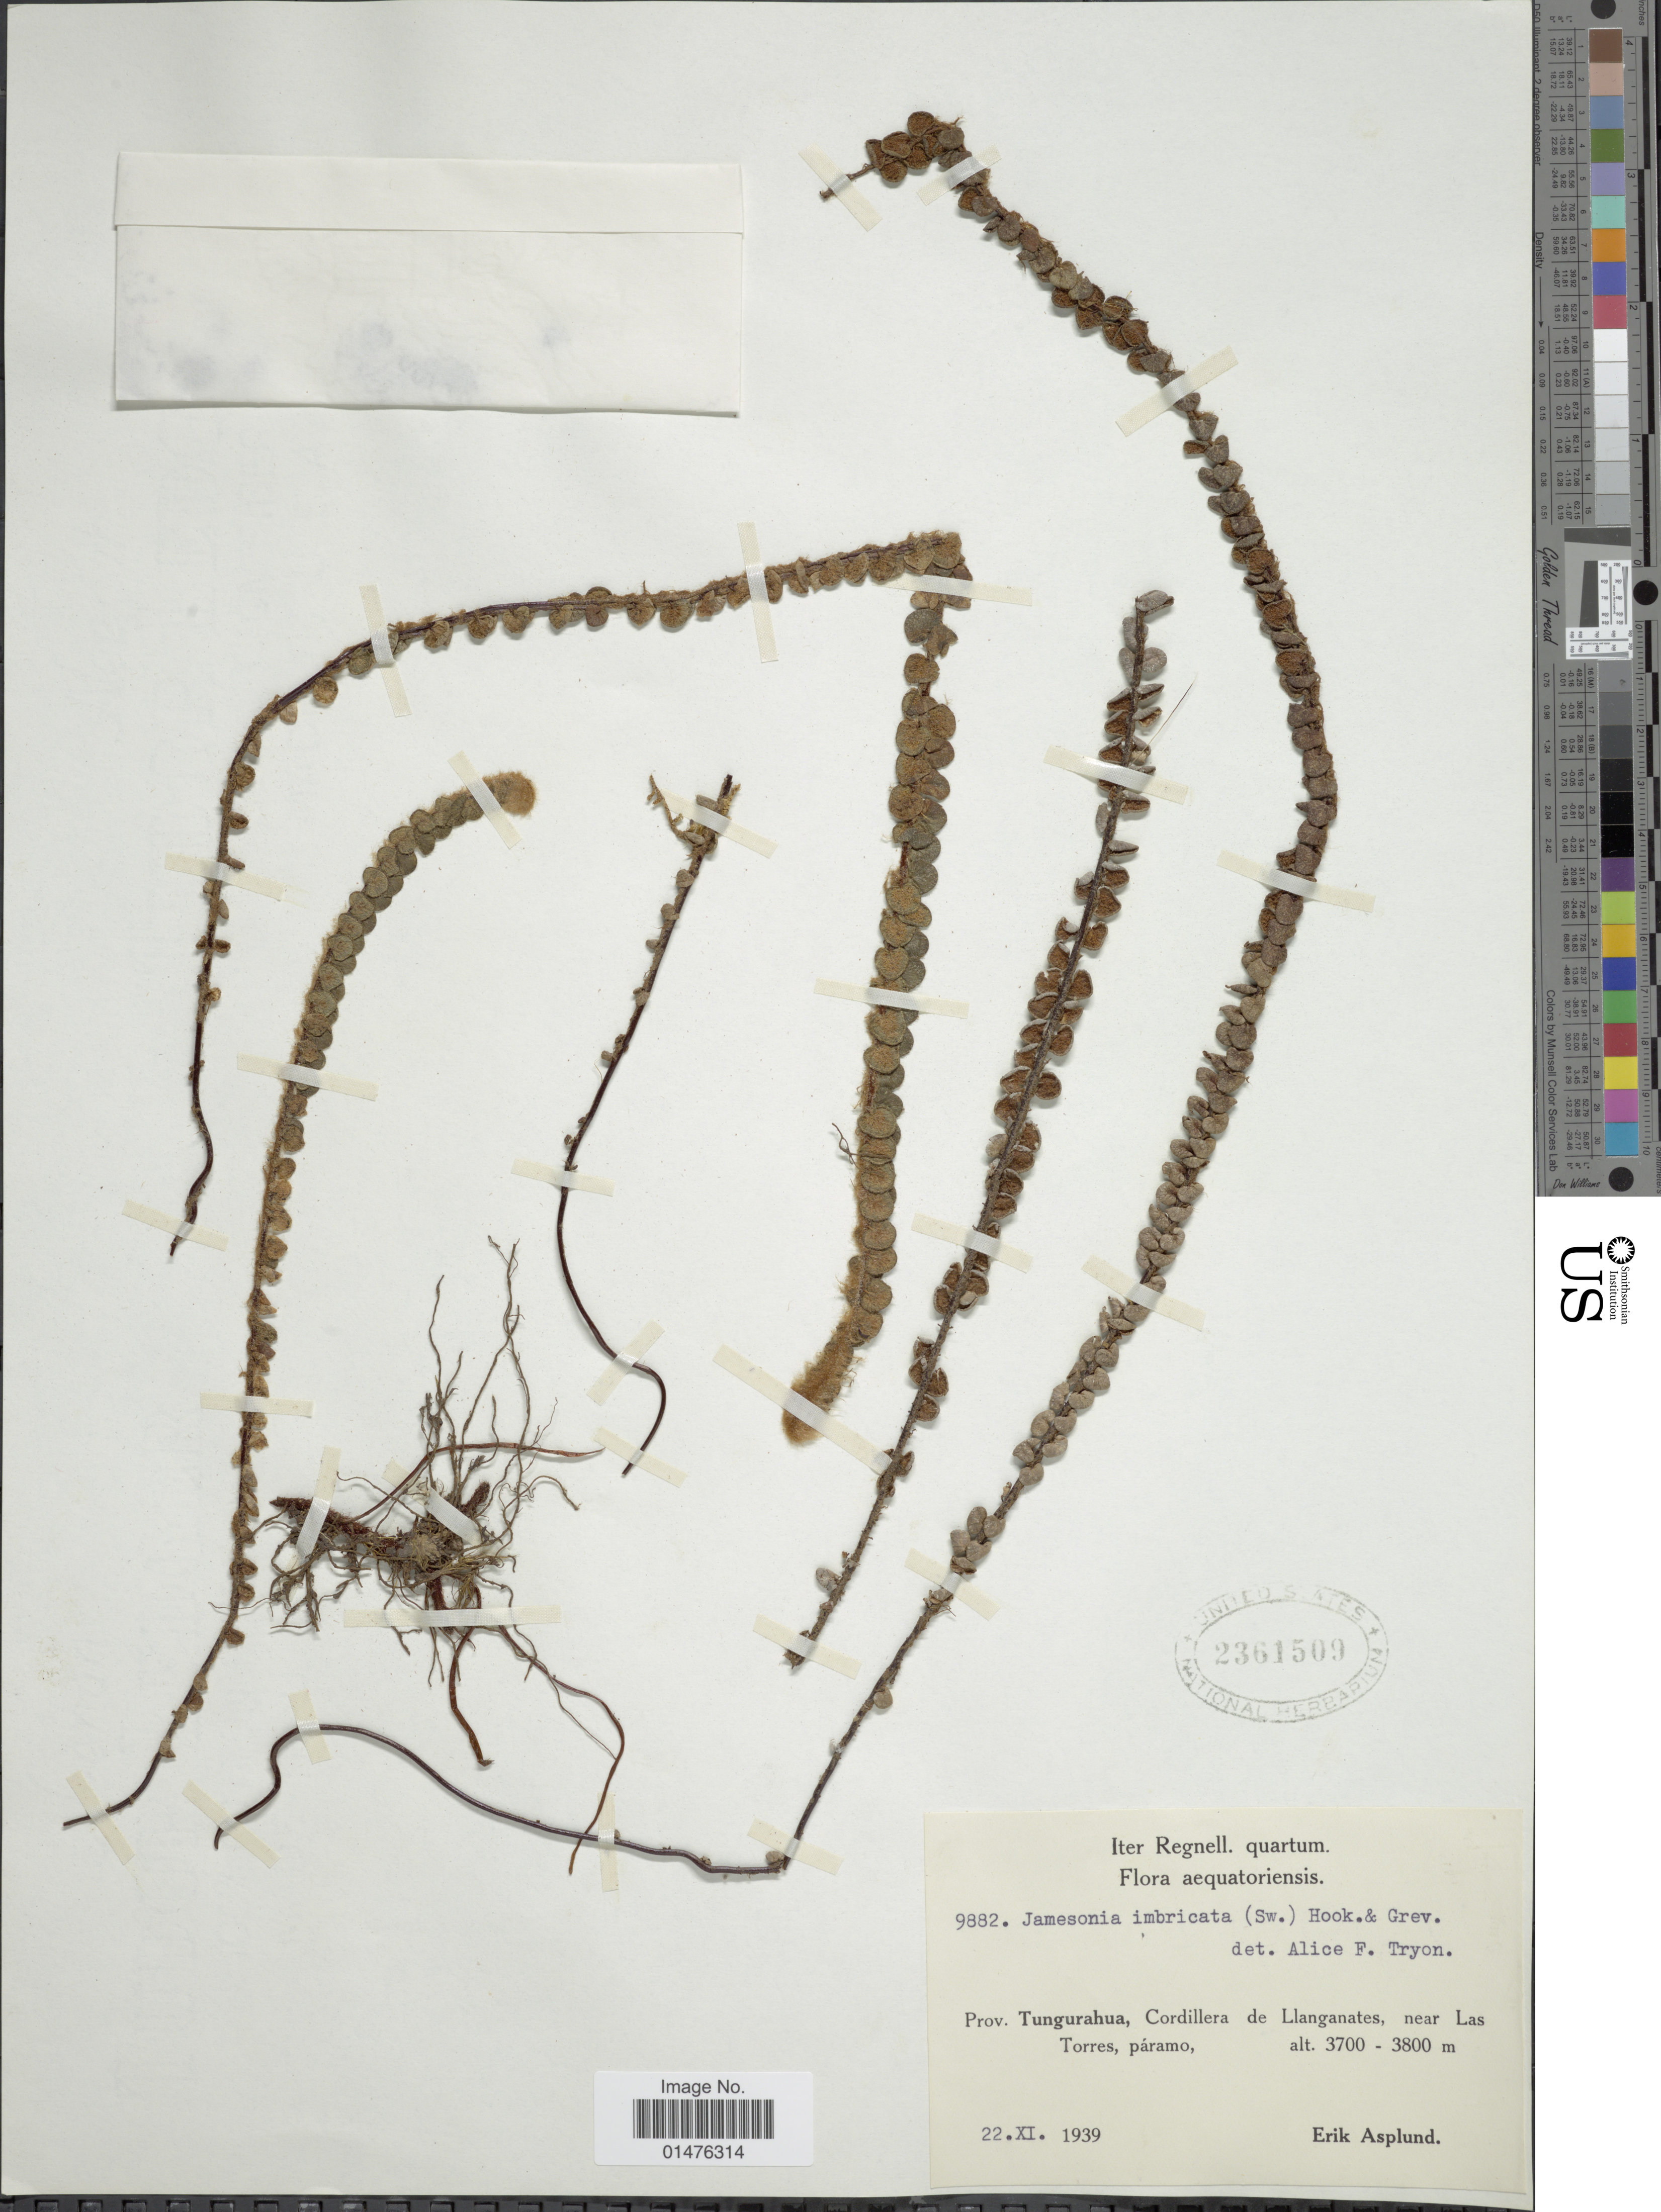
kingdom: Plantae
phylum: Tracheophyta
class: Polypodiopsida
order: Polypodiales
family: Pteridaceae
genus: Jamesonia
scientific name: Jamesonia imbricata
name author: (Sw.) Hook. & Grev.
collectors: E. Asplund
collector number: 9882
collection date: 1939-11-22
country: Ecuador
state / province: Tungurahua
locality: Cordillera de Llanganates, near Las Torres, páramo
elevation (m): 3700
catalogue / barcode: US 2361509